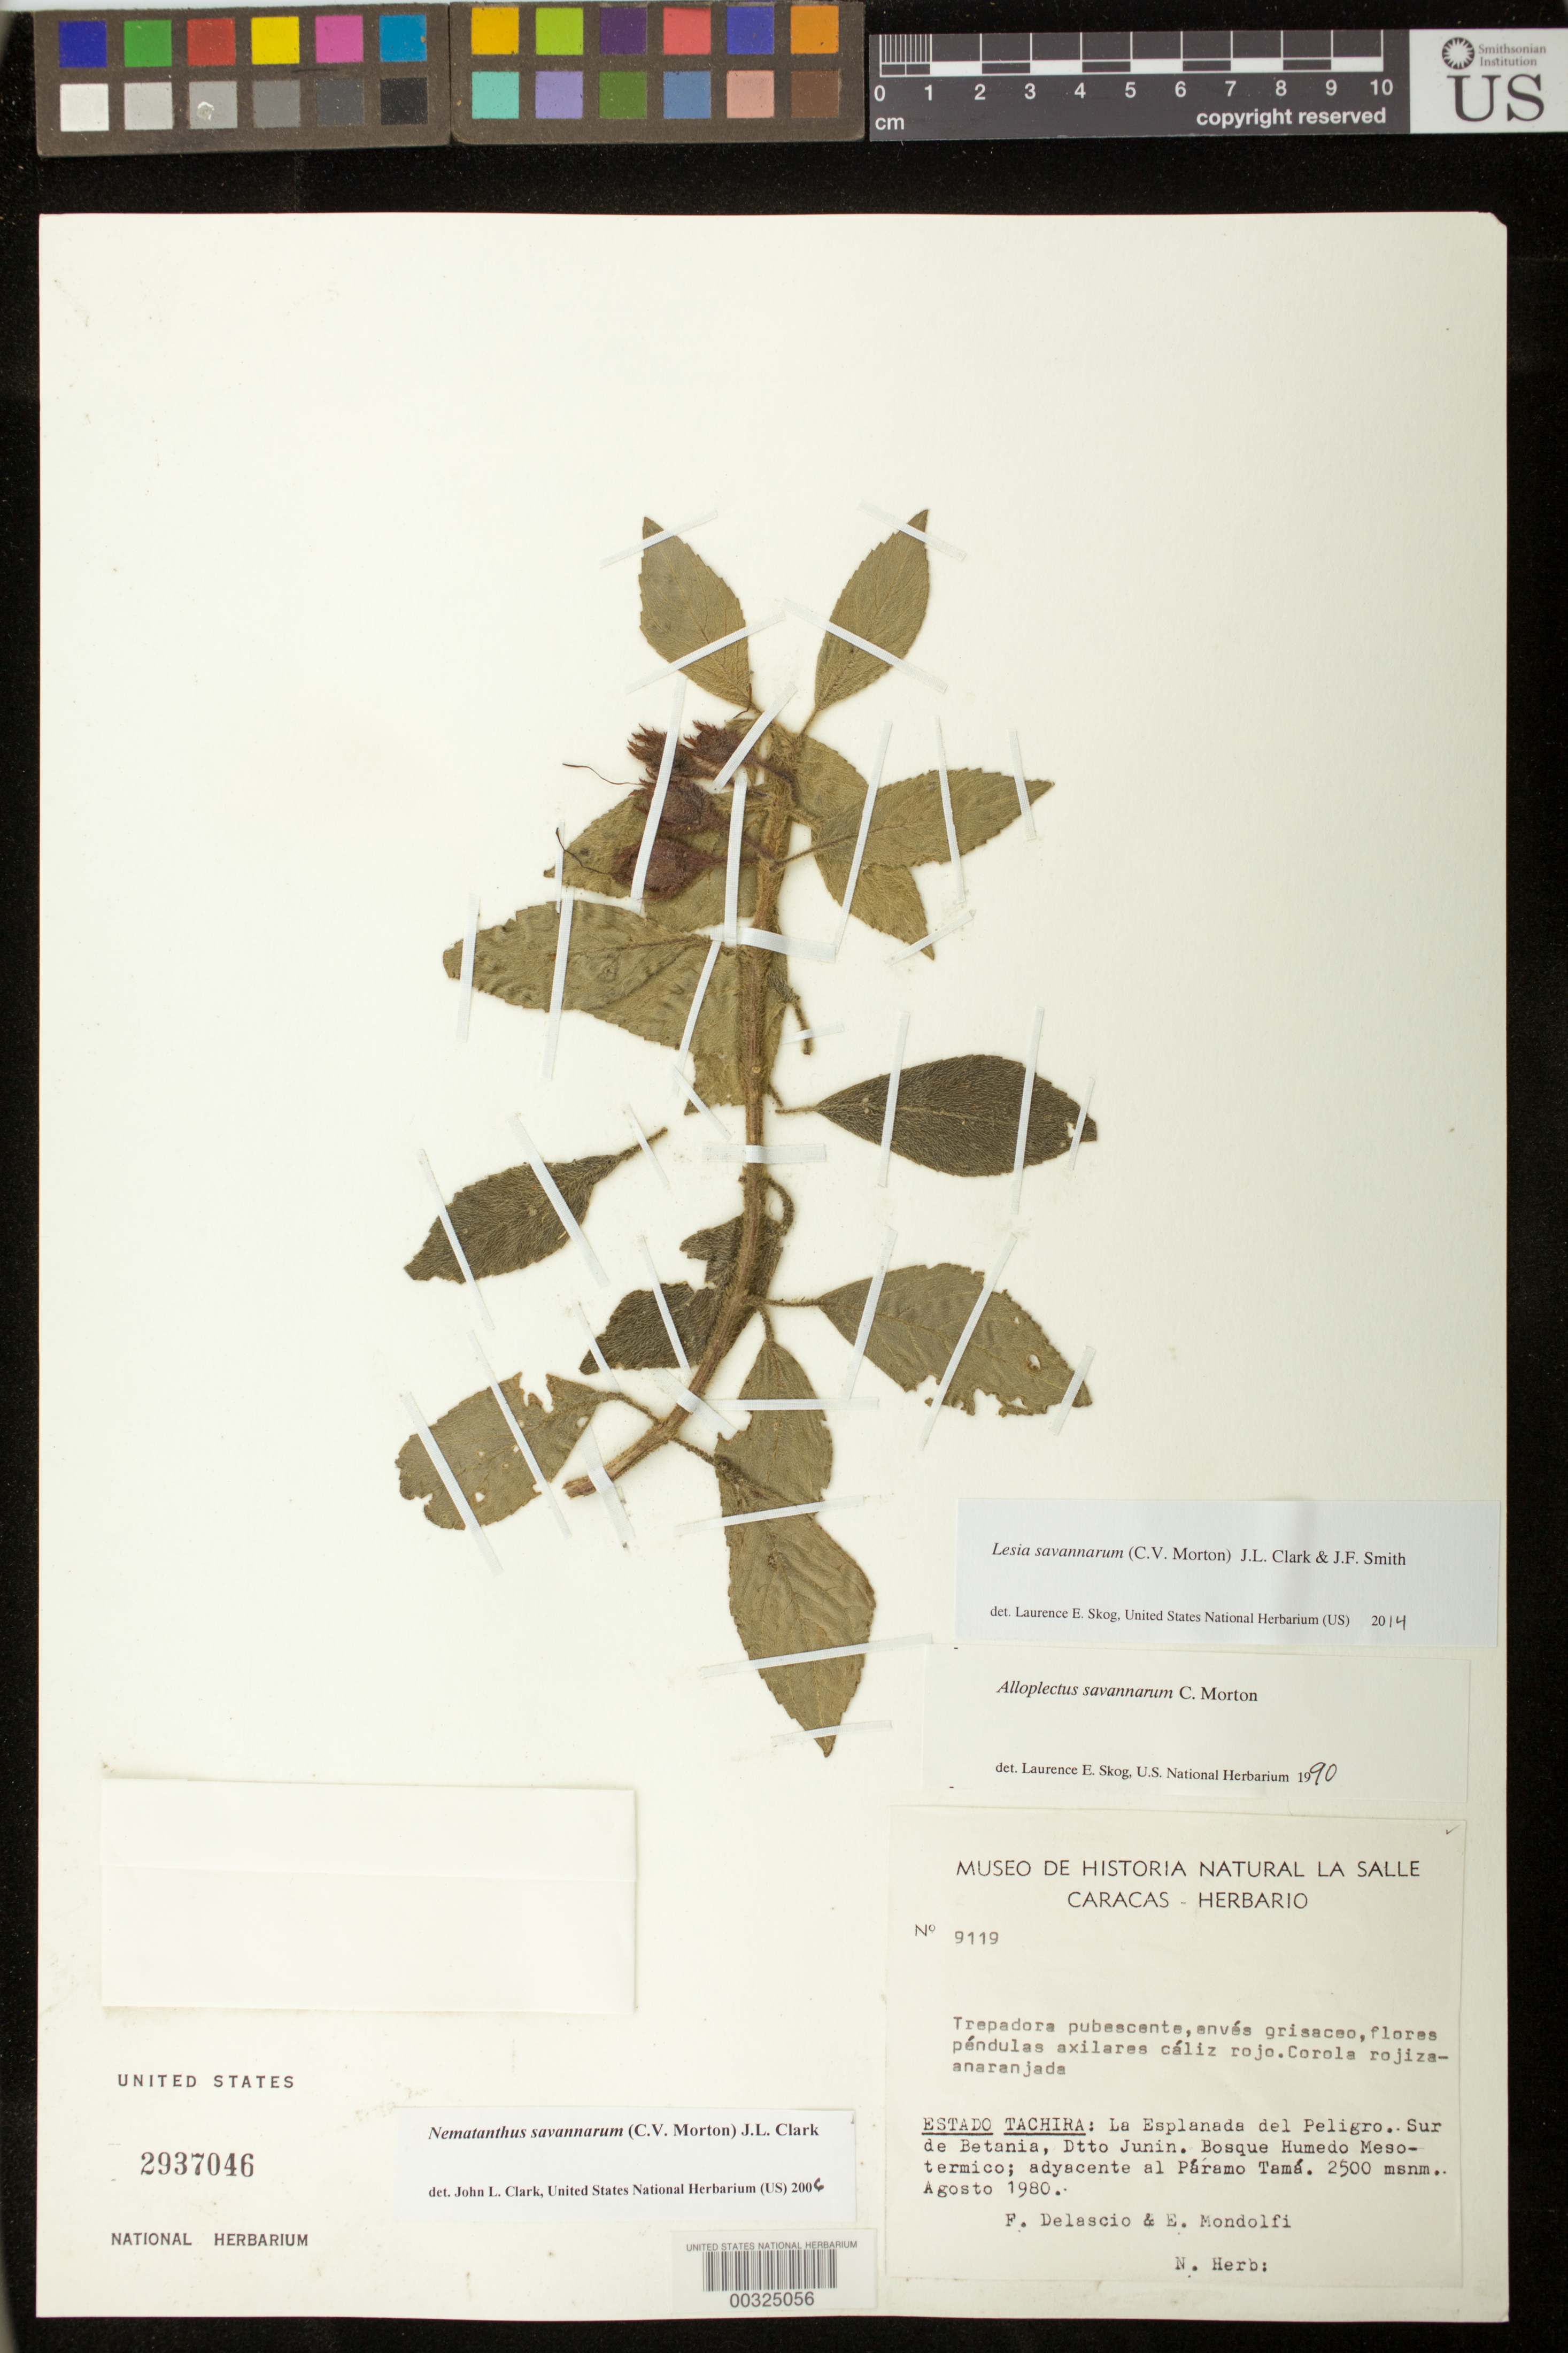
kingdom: Plantae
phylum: Tracheophyta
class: Magnoliopsida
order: Lamiales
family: Gesneriaceae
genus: Lesia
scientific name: Lesia savannarum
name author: (C.V. Morton) J.L. Clark & J.F. Sm.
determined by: Skog, Laurence E.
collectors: F. Delascio C. & E. Mondolfi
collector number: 9119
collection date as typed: Aug 1980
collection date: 1980-08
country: Venezuela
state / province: Táchira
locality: La Esplanada del Peligro, S of Betania, Dist. Junin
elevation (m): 2500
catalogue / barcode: US 2937046